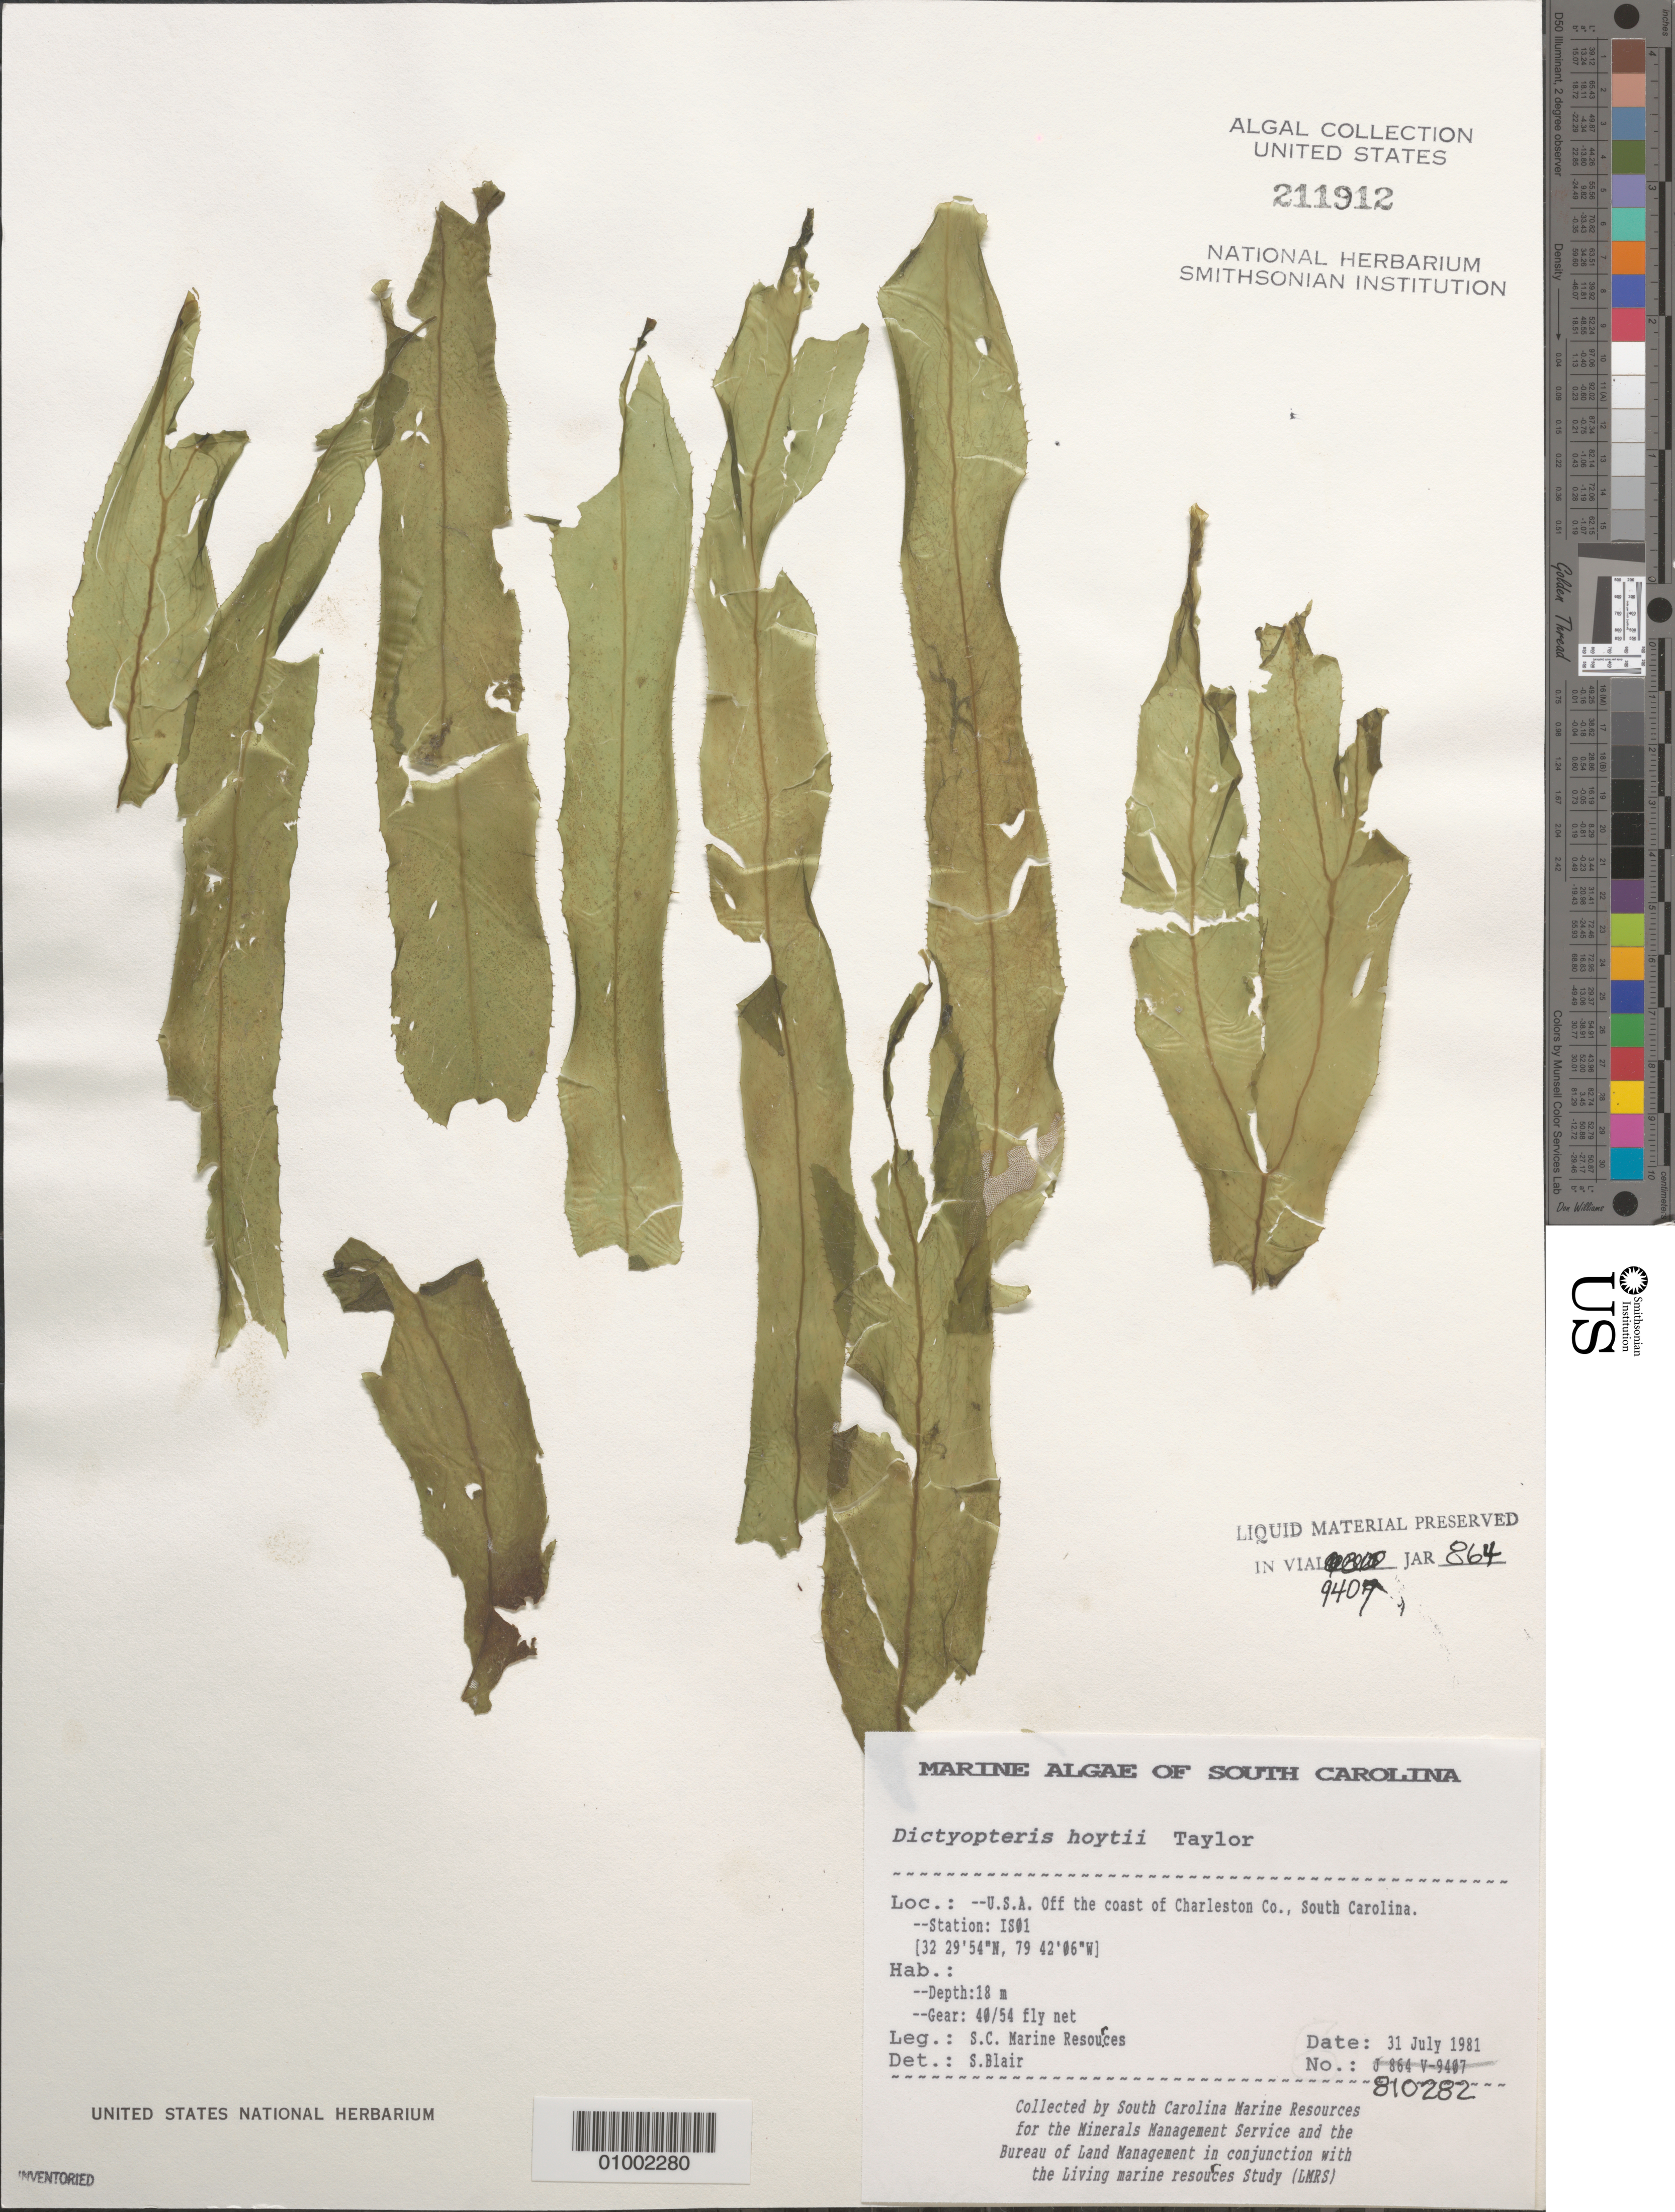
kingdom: Chromista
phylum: Ochrophyta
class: Phaeophyceae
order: Dictyotales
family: Dictyotaceae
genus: Dictyopteris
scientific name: Dictyopteris hoytii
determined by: Blair, S. M.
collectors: South Carolina Marine Resources for BLM/MMS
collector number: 810282 (Station IS01)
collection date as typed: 31 Jul 1981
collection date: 1981-07-31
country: United States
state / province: South Carolina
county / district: Charleston County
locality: Off coast of Charleston County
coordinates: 32 29'54"N, 79 42'06"W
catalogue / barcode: US 211912